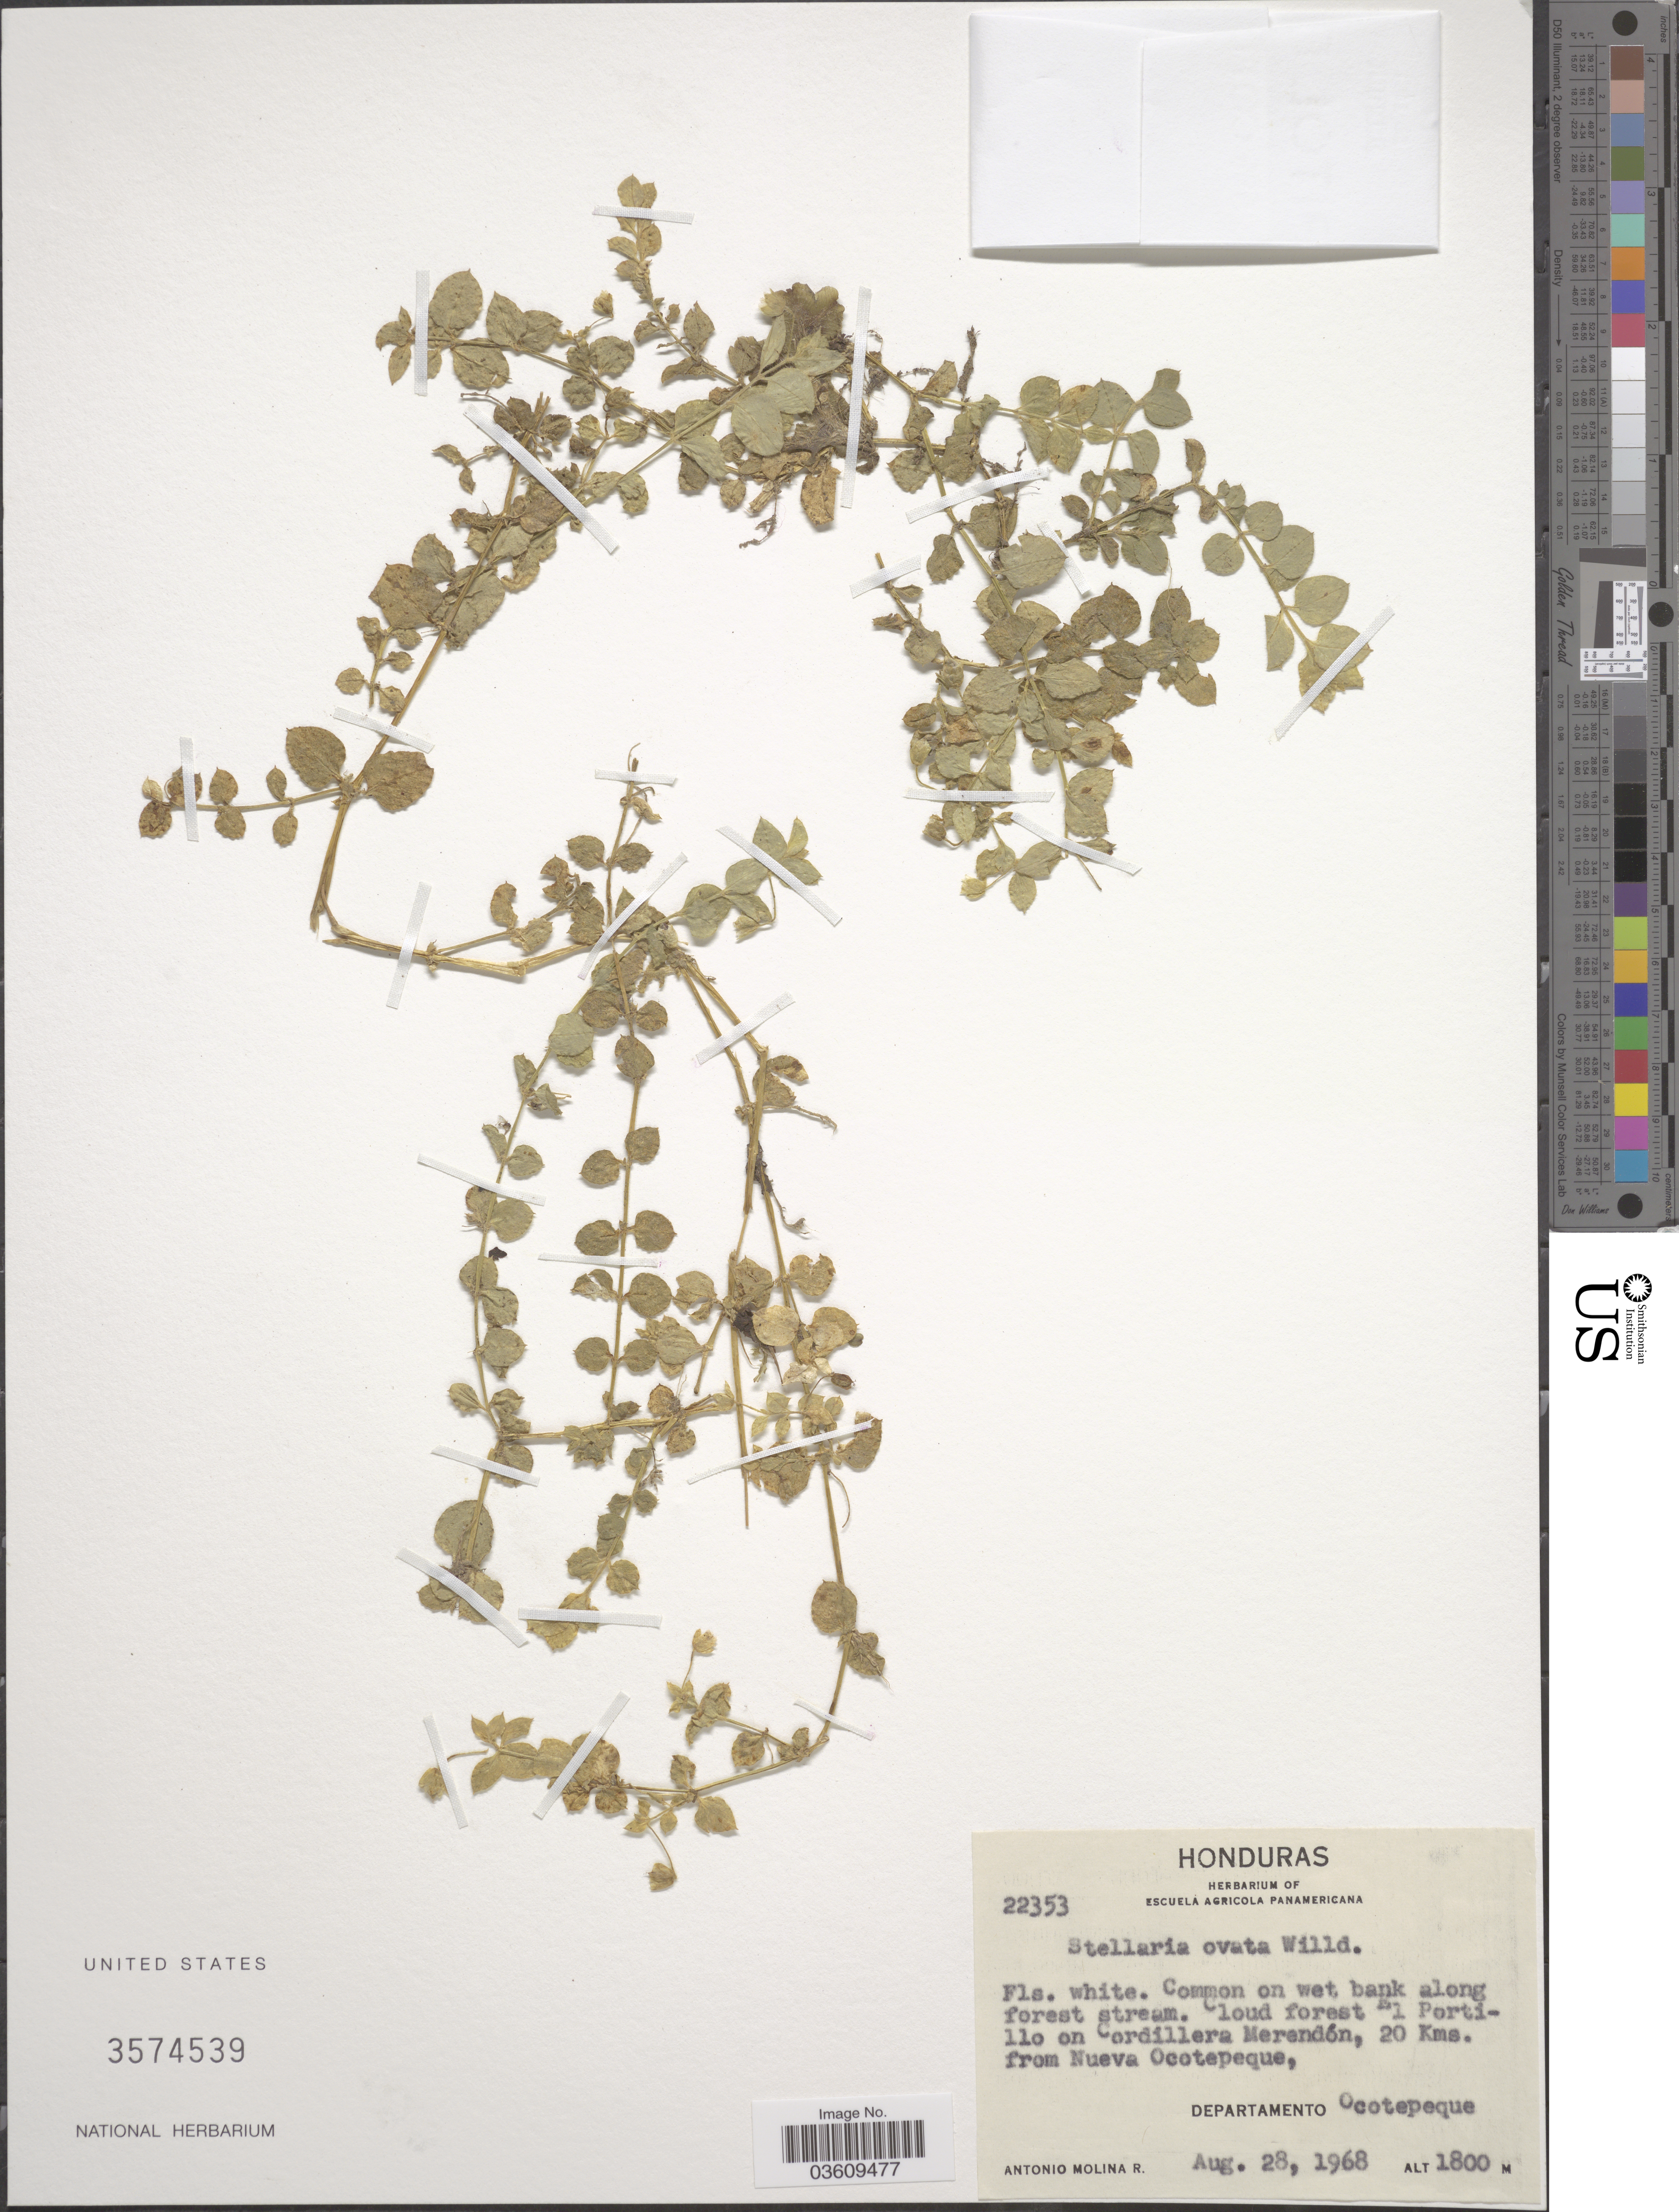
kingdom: Plantae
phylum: Tracheophyta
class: Magnoliopsida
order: Caryophyllales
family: Caryophyllaceae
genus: Stellaria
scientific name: Stellaria ovata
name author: Willd.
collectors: A. Molina R.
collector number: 22353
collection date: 1968-08-28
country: Honduras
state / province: Ocotepeque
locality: Cloud forest El Portillo on Cordillera Merendón, 20 Kms. from Nueva Cocotepeque, Departamento Ocotepeque.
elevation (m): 1800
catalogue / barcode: US 3574539